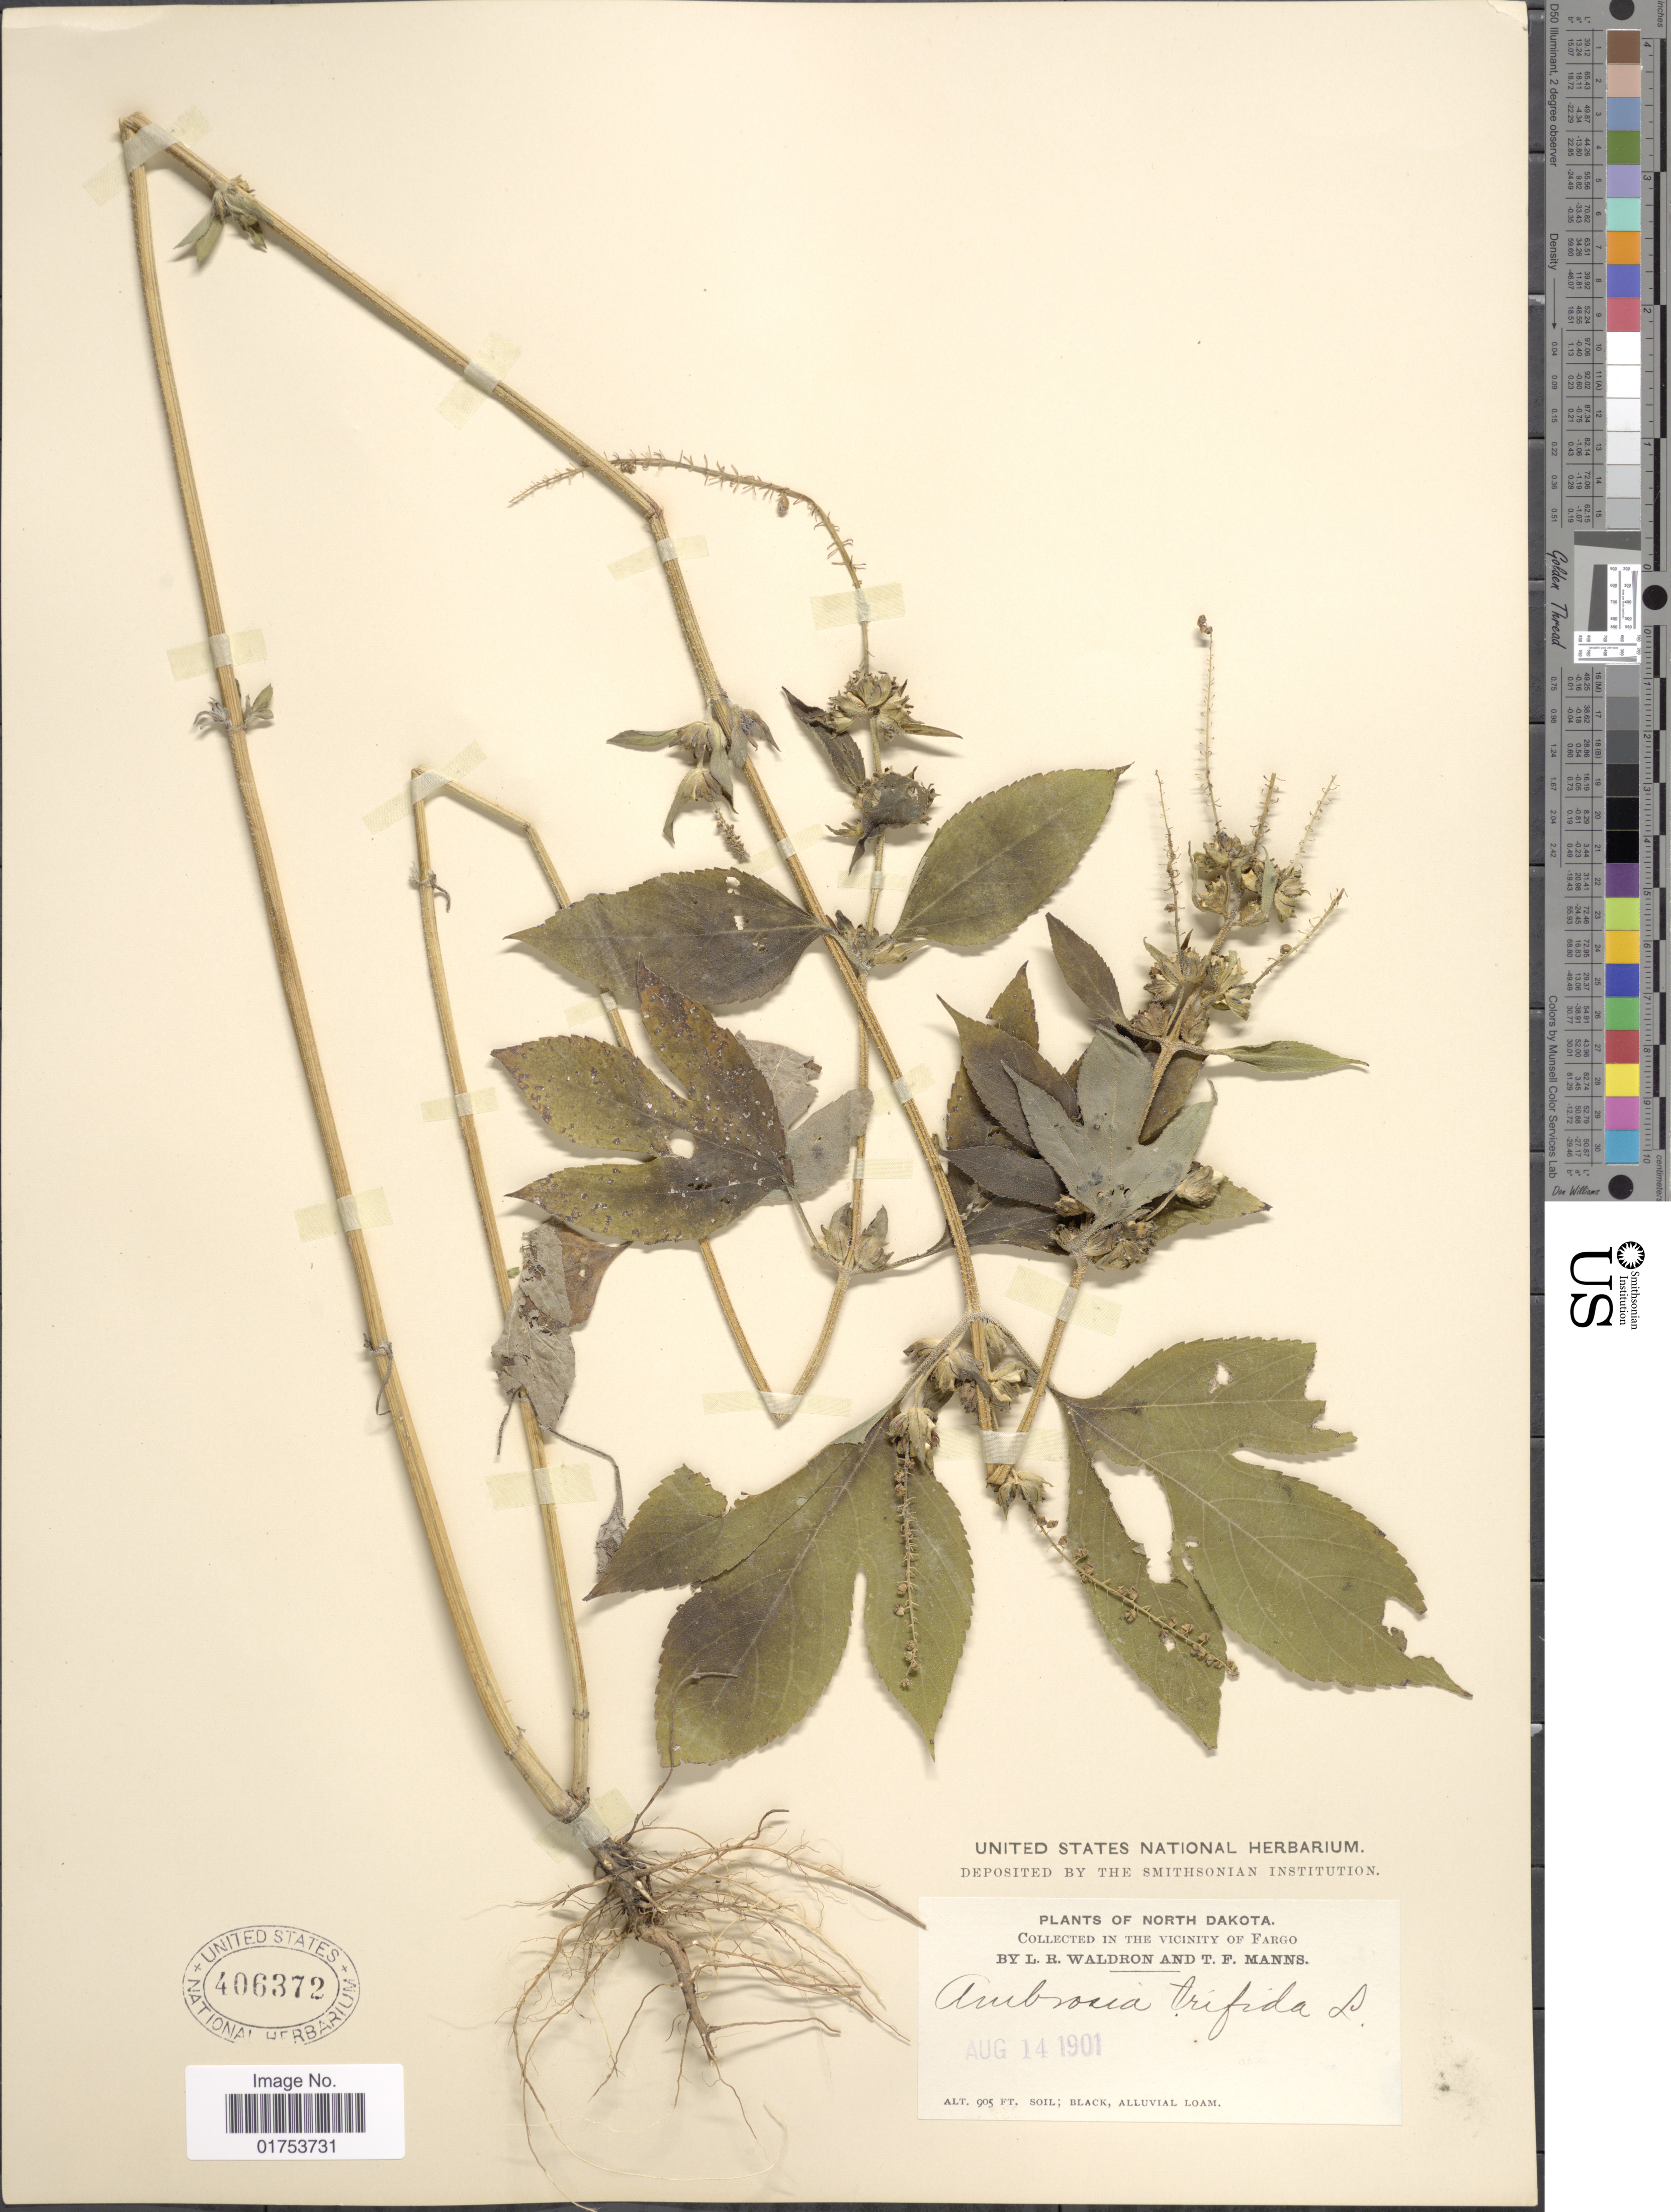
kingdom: Plantae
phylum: Tracheophyta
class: Magnoliopsida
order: Asterales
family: Asteraceae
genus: Ambrosia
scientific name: Ambrosia trifida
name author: L.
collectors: L. Waldron & T. Manns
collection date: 1901-08-14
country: United States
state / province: North Dakota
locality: Vicinity of Fargo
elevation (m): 276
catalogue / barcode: US 406372